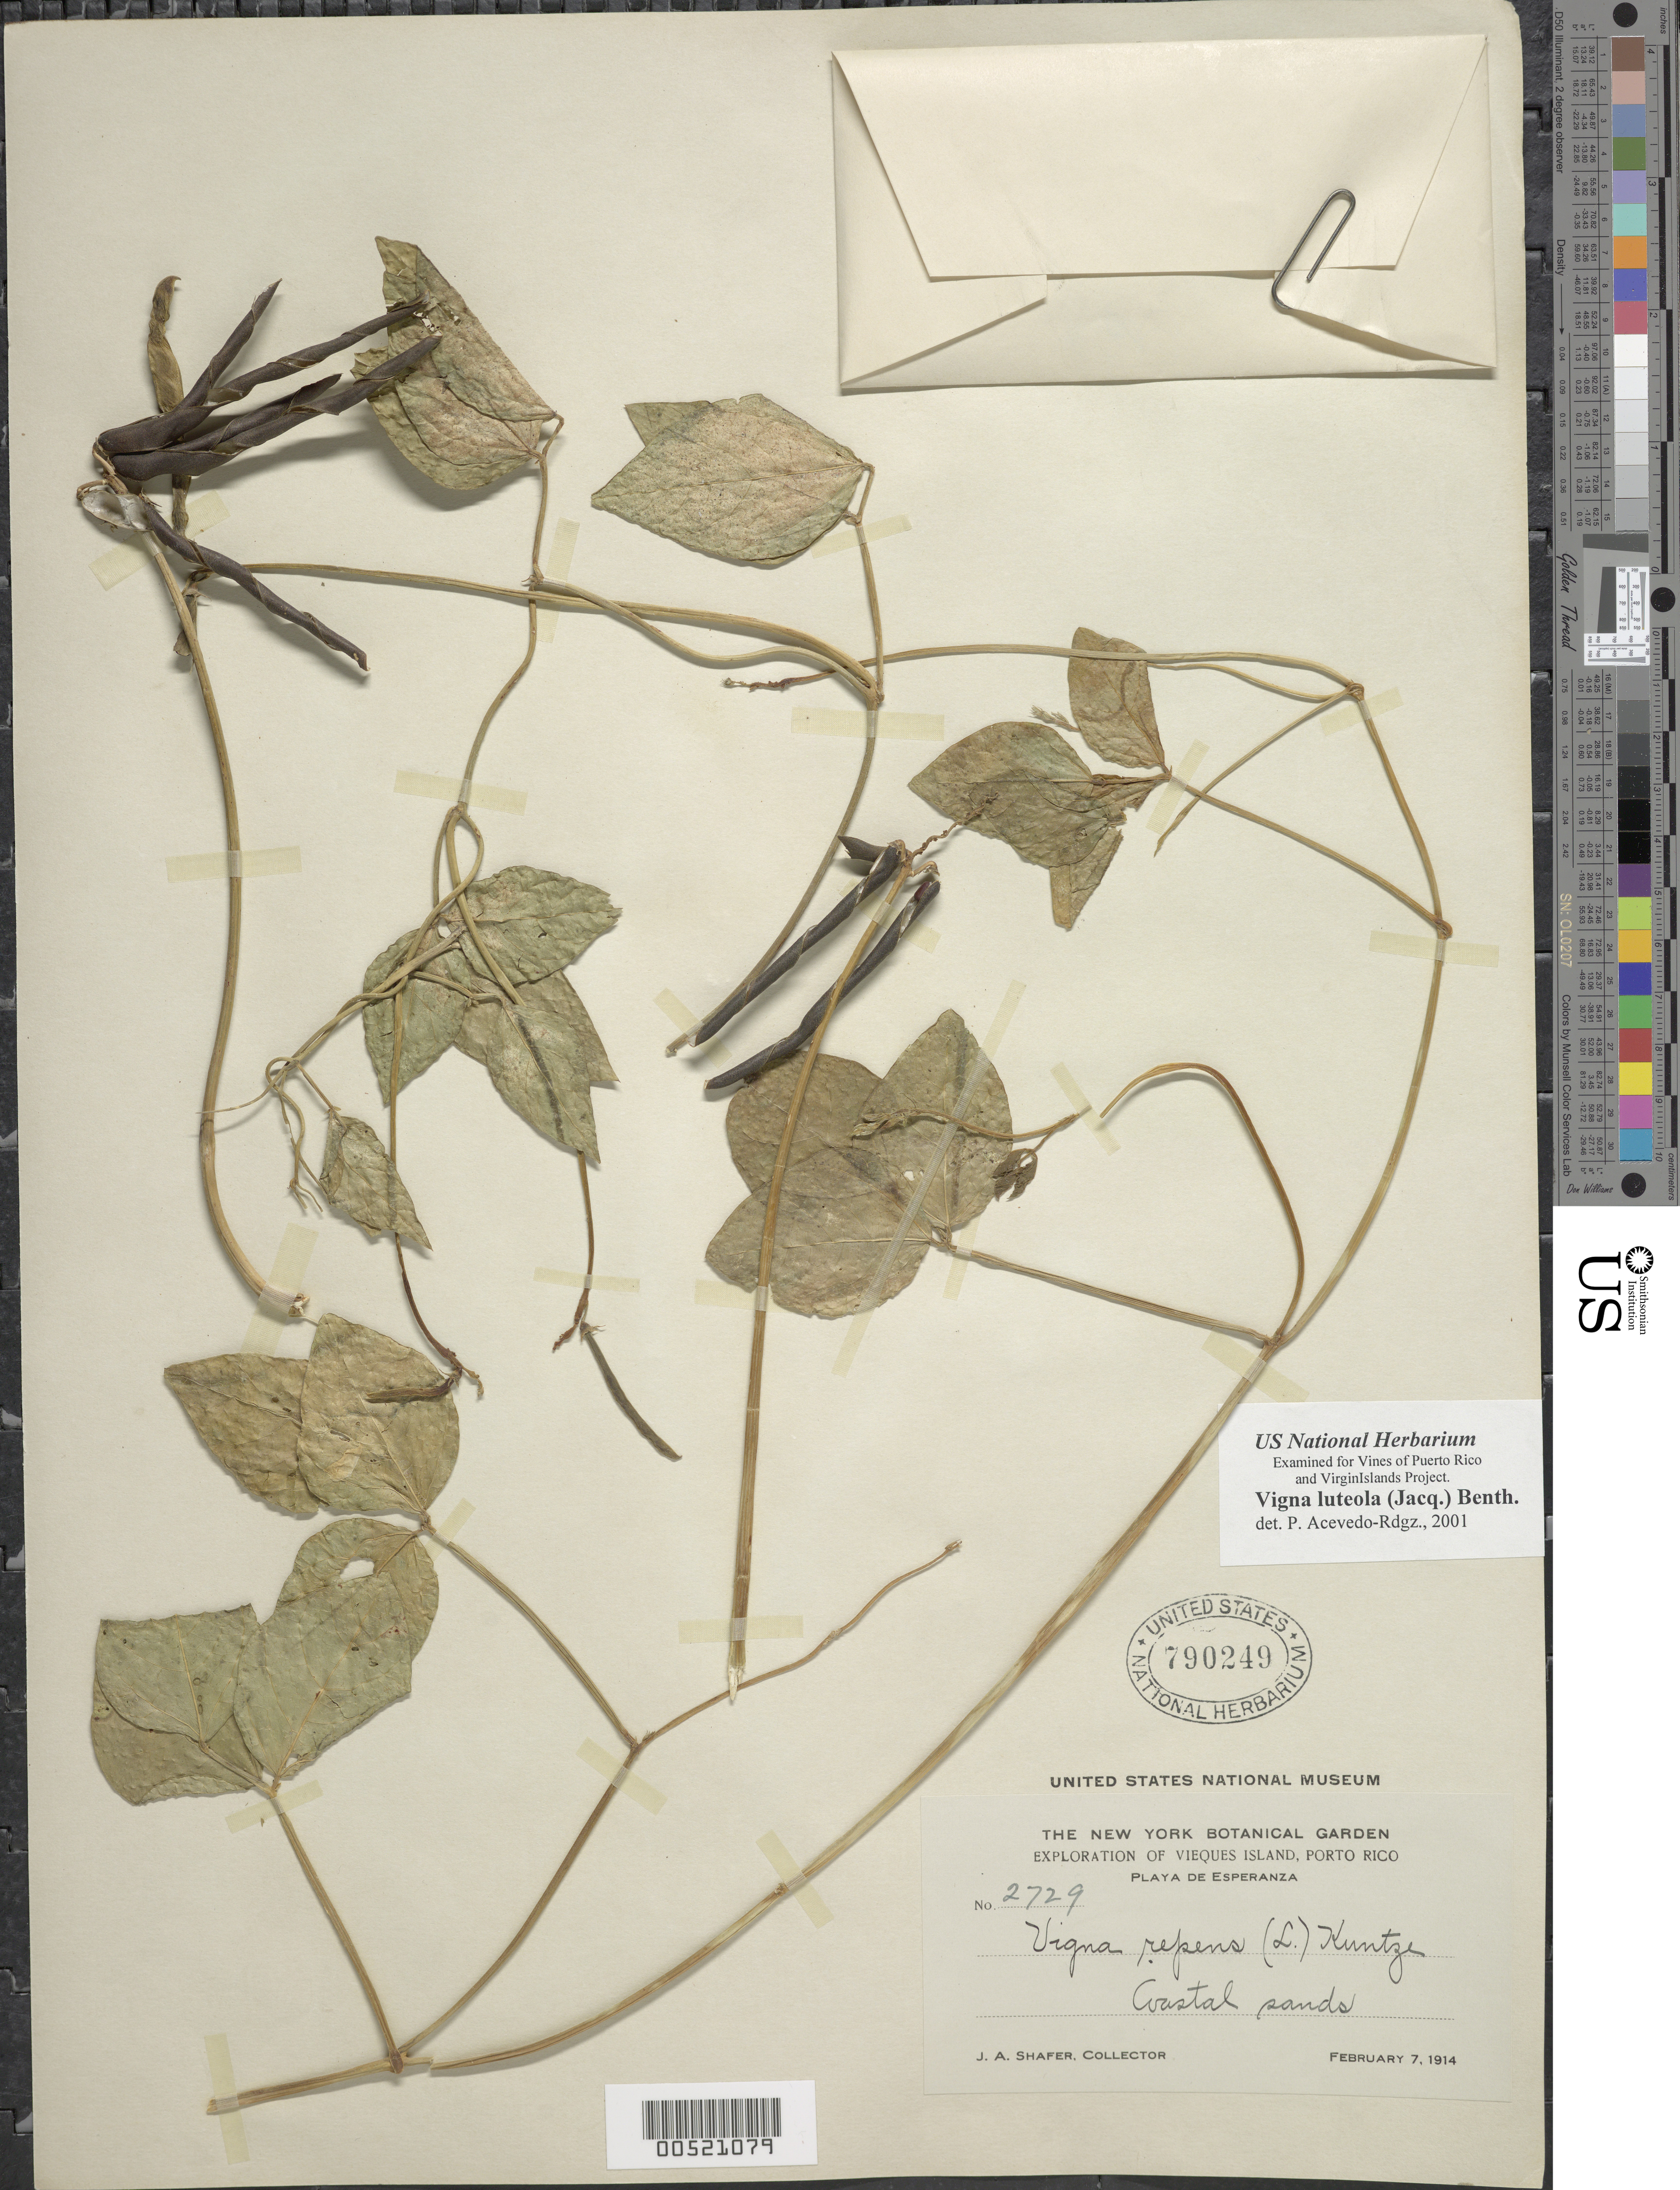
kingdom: Plantae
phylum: Tracheophyta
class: Magnoliopsida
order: Fabales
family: Fabaceae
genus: Vigna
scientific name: Vigna luteola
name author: (Jacq.) Benth.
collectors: J. A. Shafer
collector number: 2729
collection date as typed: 07 Feb 1914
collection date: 1914-02-07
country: Puerto Rico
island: Greater Antilles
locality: Viegues: Playa de Esperanza. Coastal sands.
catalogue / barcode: US 790249